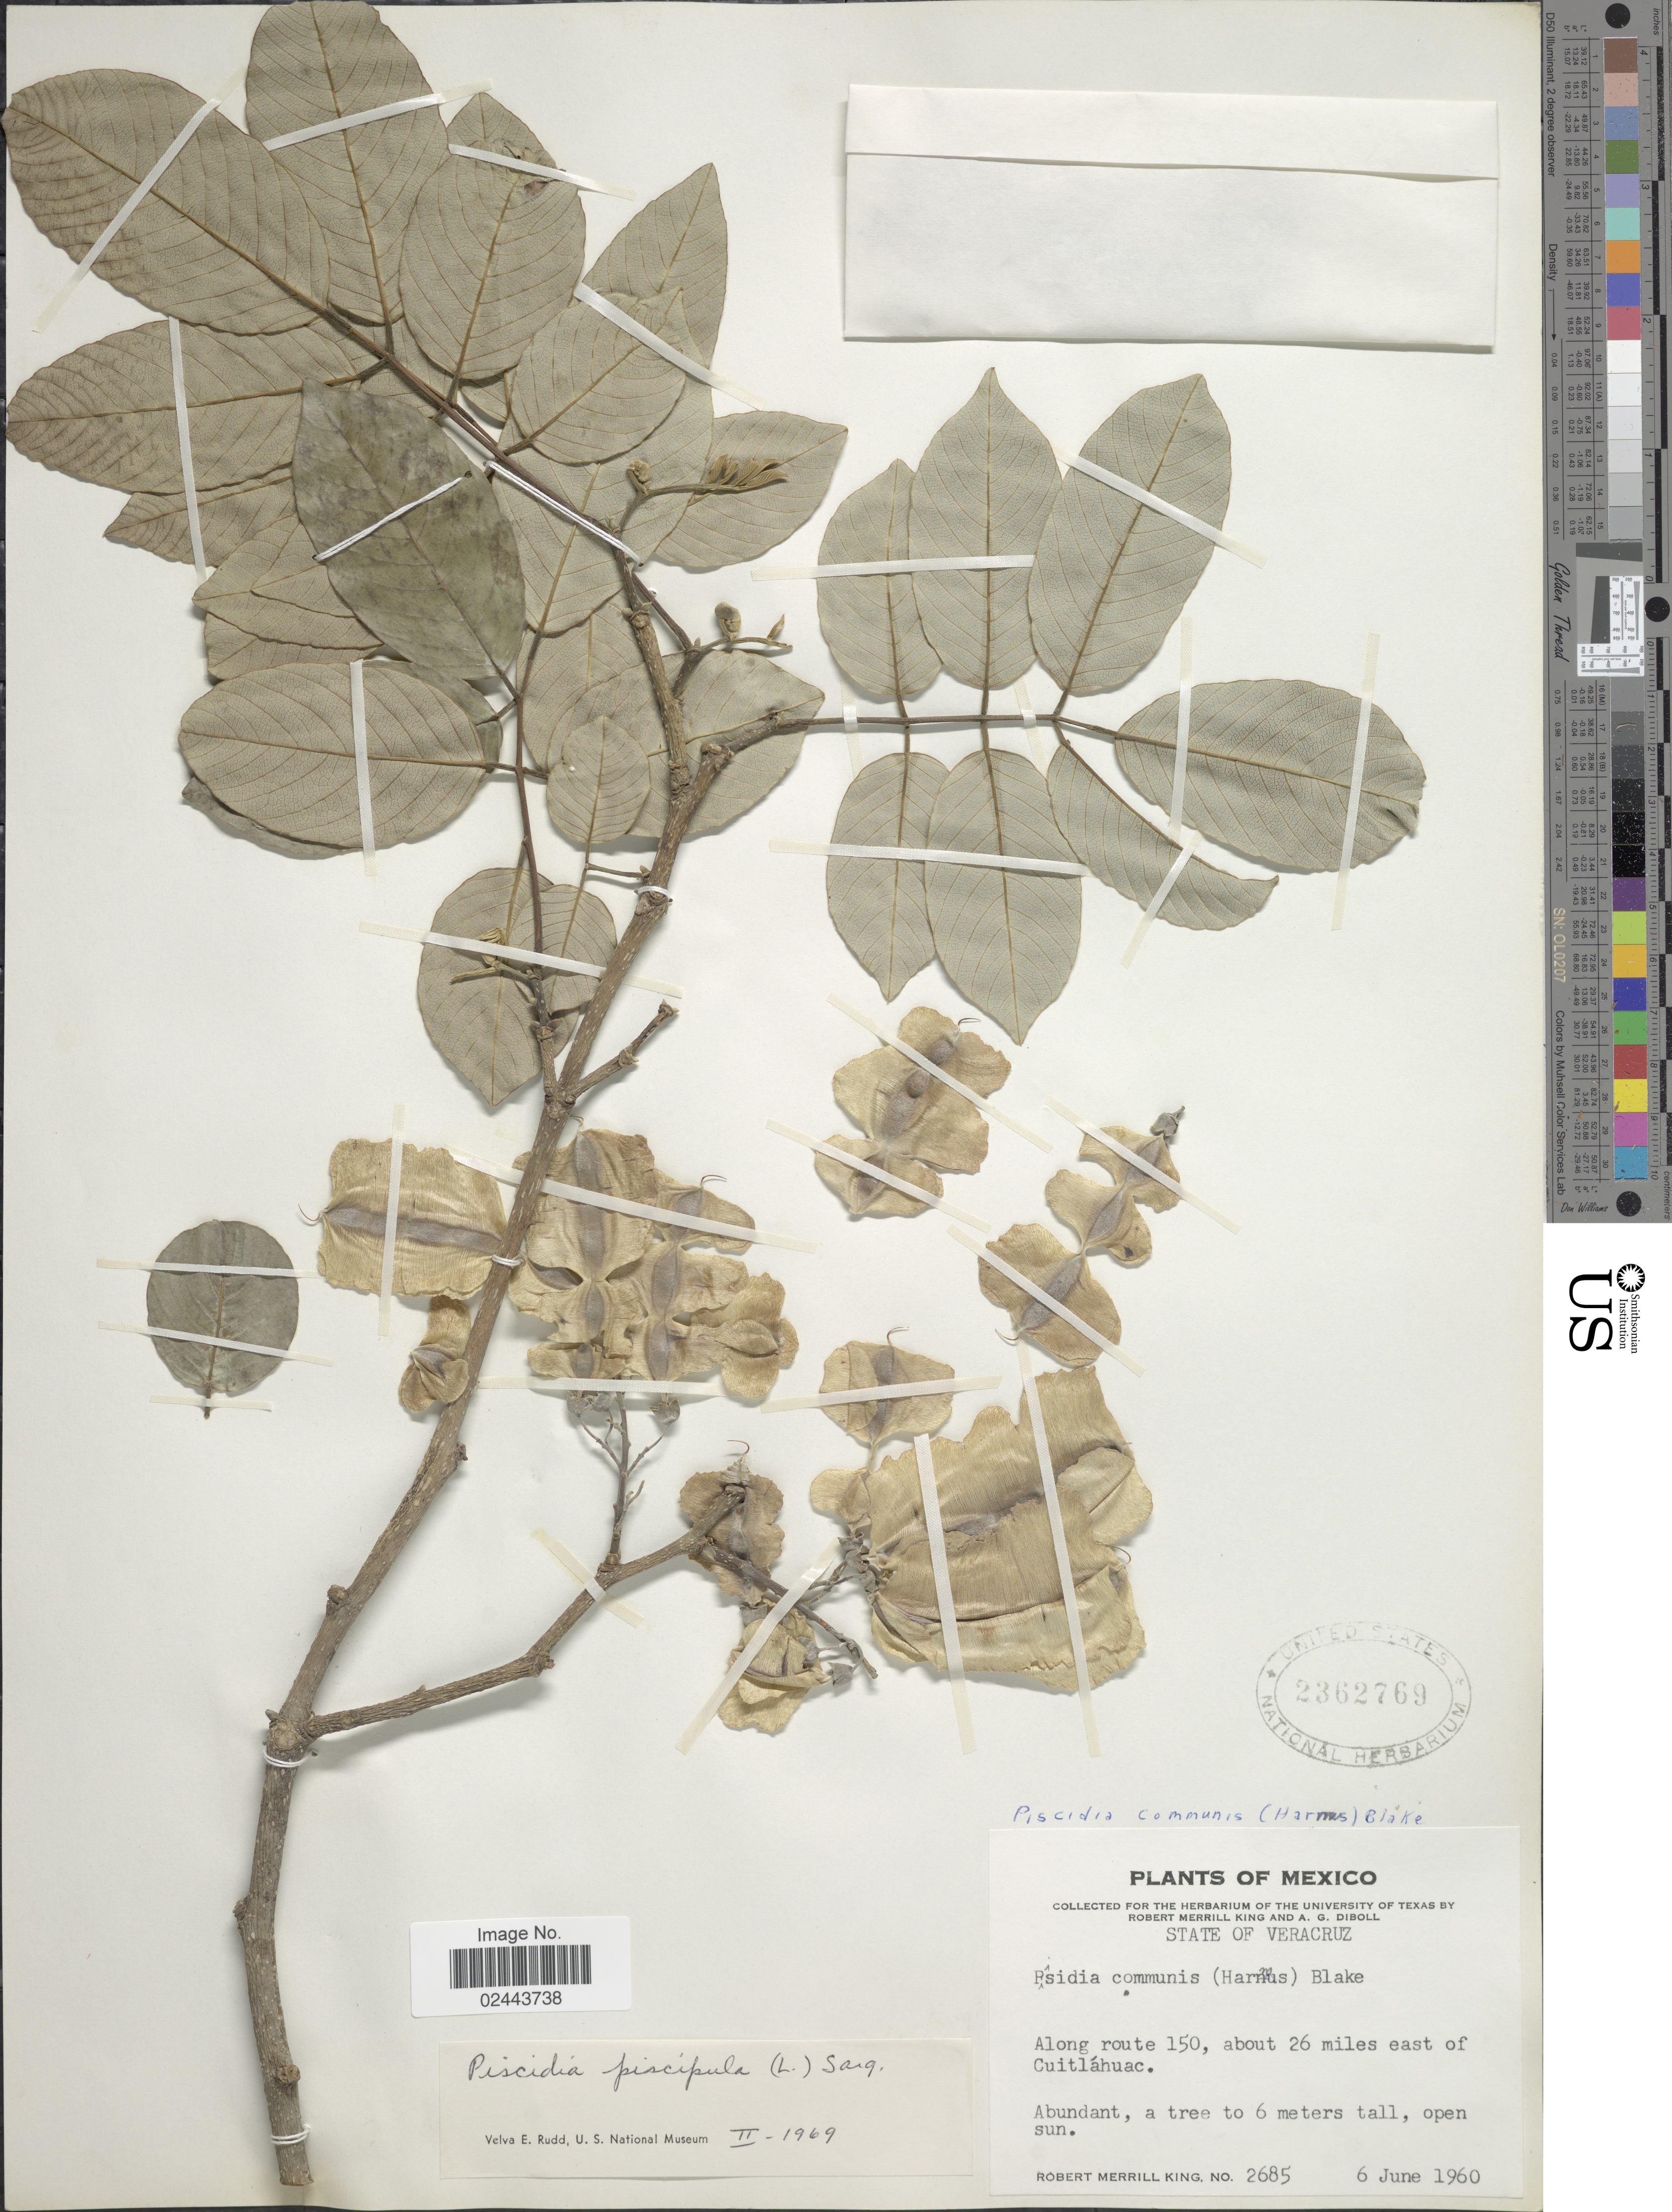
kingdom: Plantae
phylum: Tracheophyta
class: Magnoliopsida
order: Fabales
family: Fabaceae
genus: Piscidia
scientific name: Piscidia piscipula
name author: (L.) Sarg.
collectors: R. M. King & A. Diboll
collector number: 2685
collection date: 1960-06-06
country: Mexico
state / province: Veracruz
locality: Veracruz, along route 150, about 26 miles east of Cuitlahuac.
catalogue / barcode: US 2362769